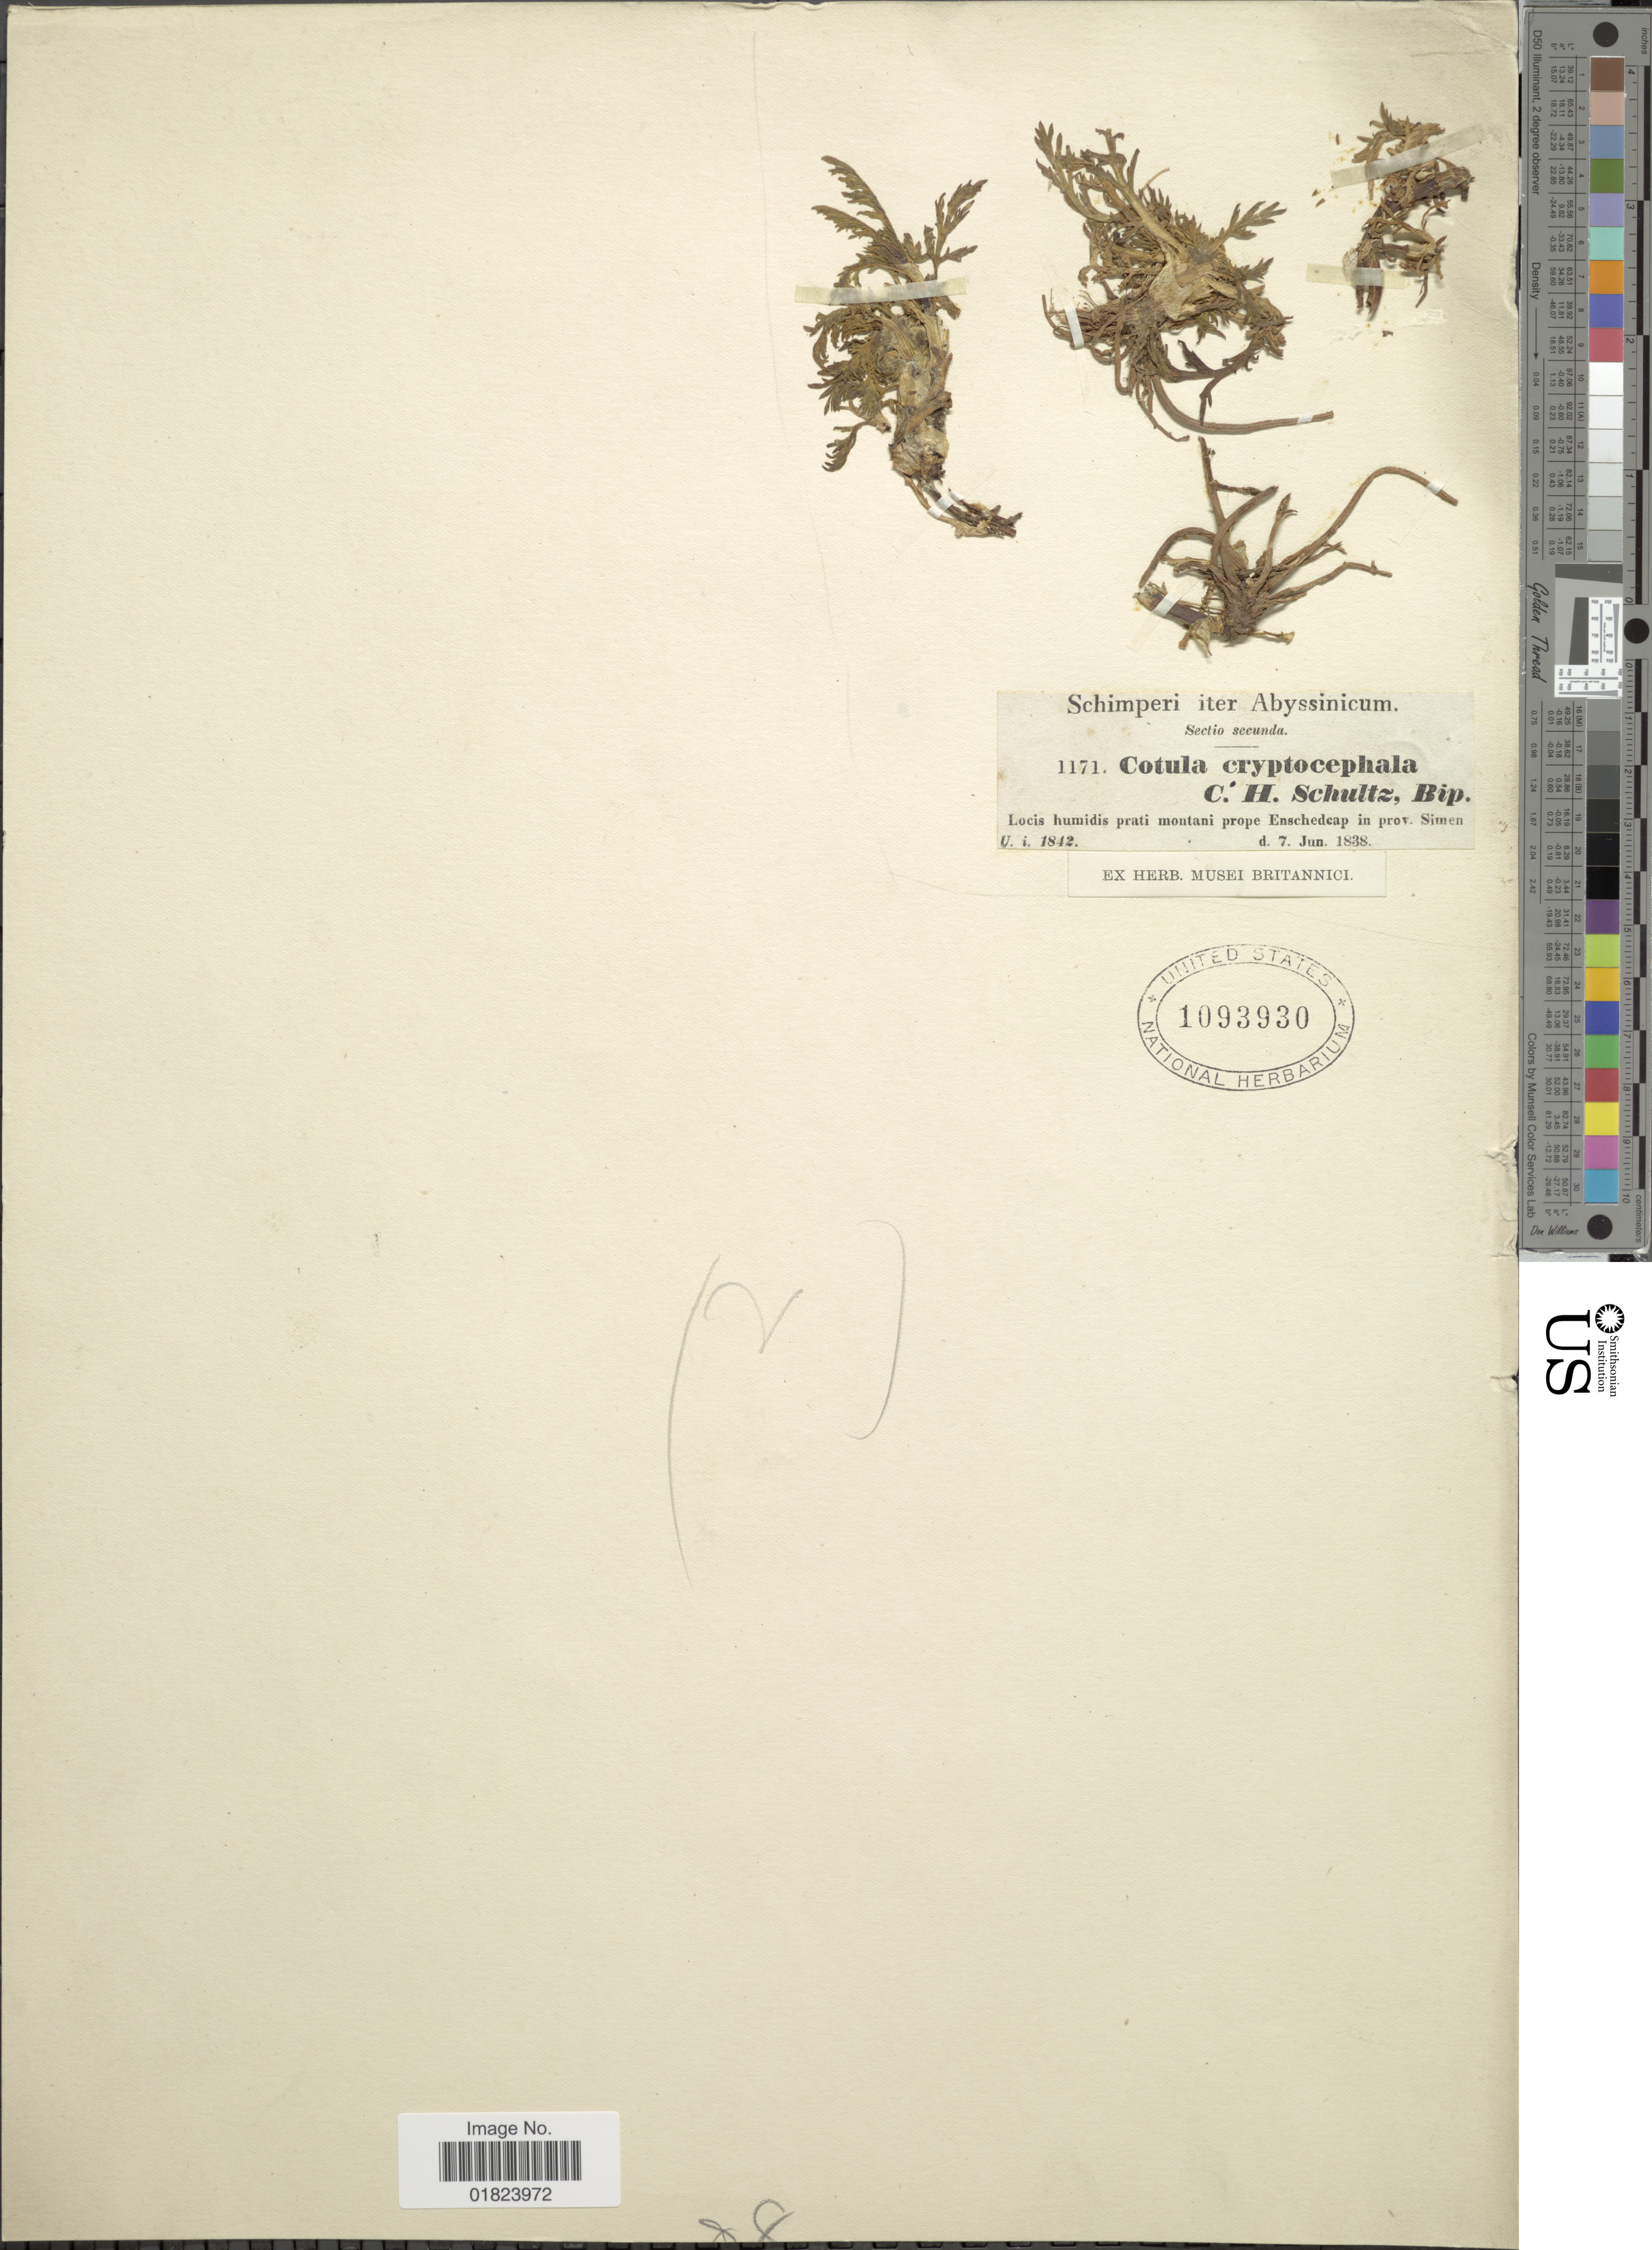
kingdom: Plantae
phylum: Tracheophyta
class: Magnoliopsida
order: Asterales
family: Asteraceae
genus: Cotula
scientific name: Cotula cryptocephala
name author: Sch. Bip.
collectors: -. Schimper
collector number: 1171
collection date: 1838-06-07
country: Ethiopia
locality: Iter Abyssinicum, Sectio secunda, locis humidis prati montani prope Enschedcap in prov. Simen.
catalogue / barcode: US 1093930